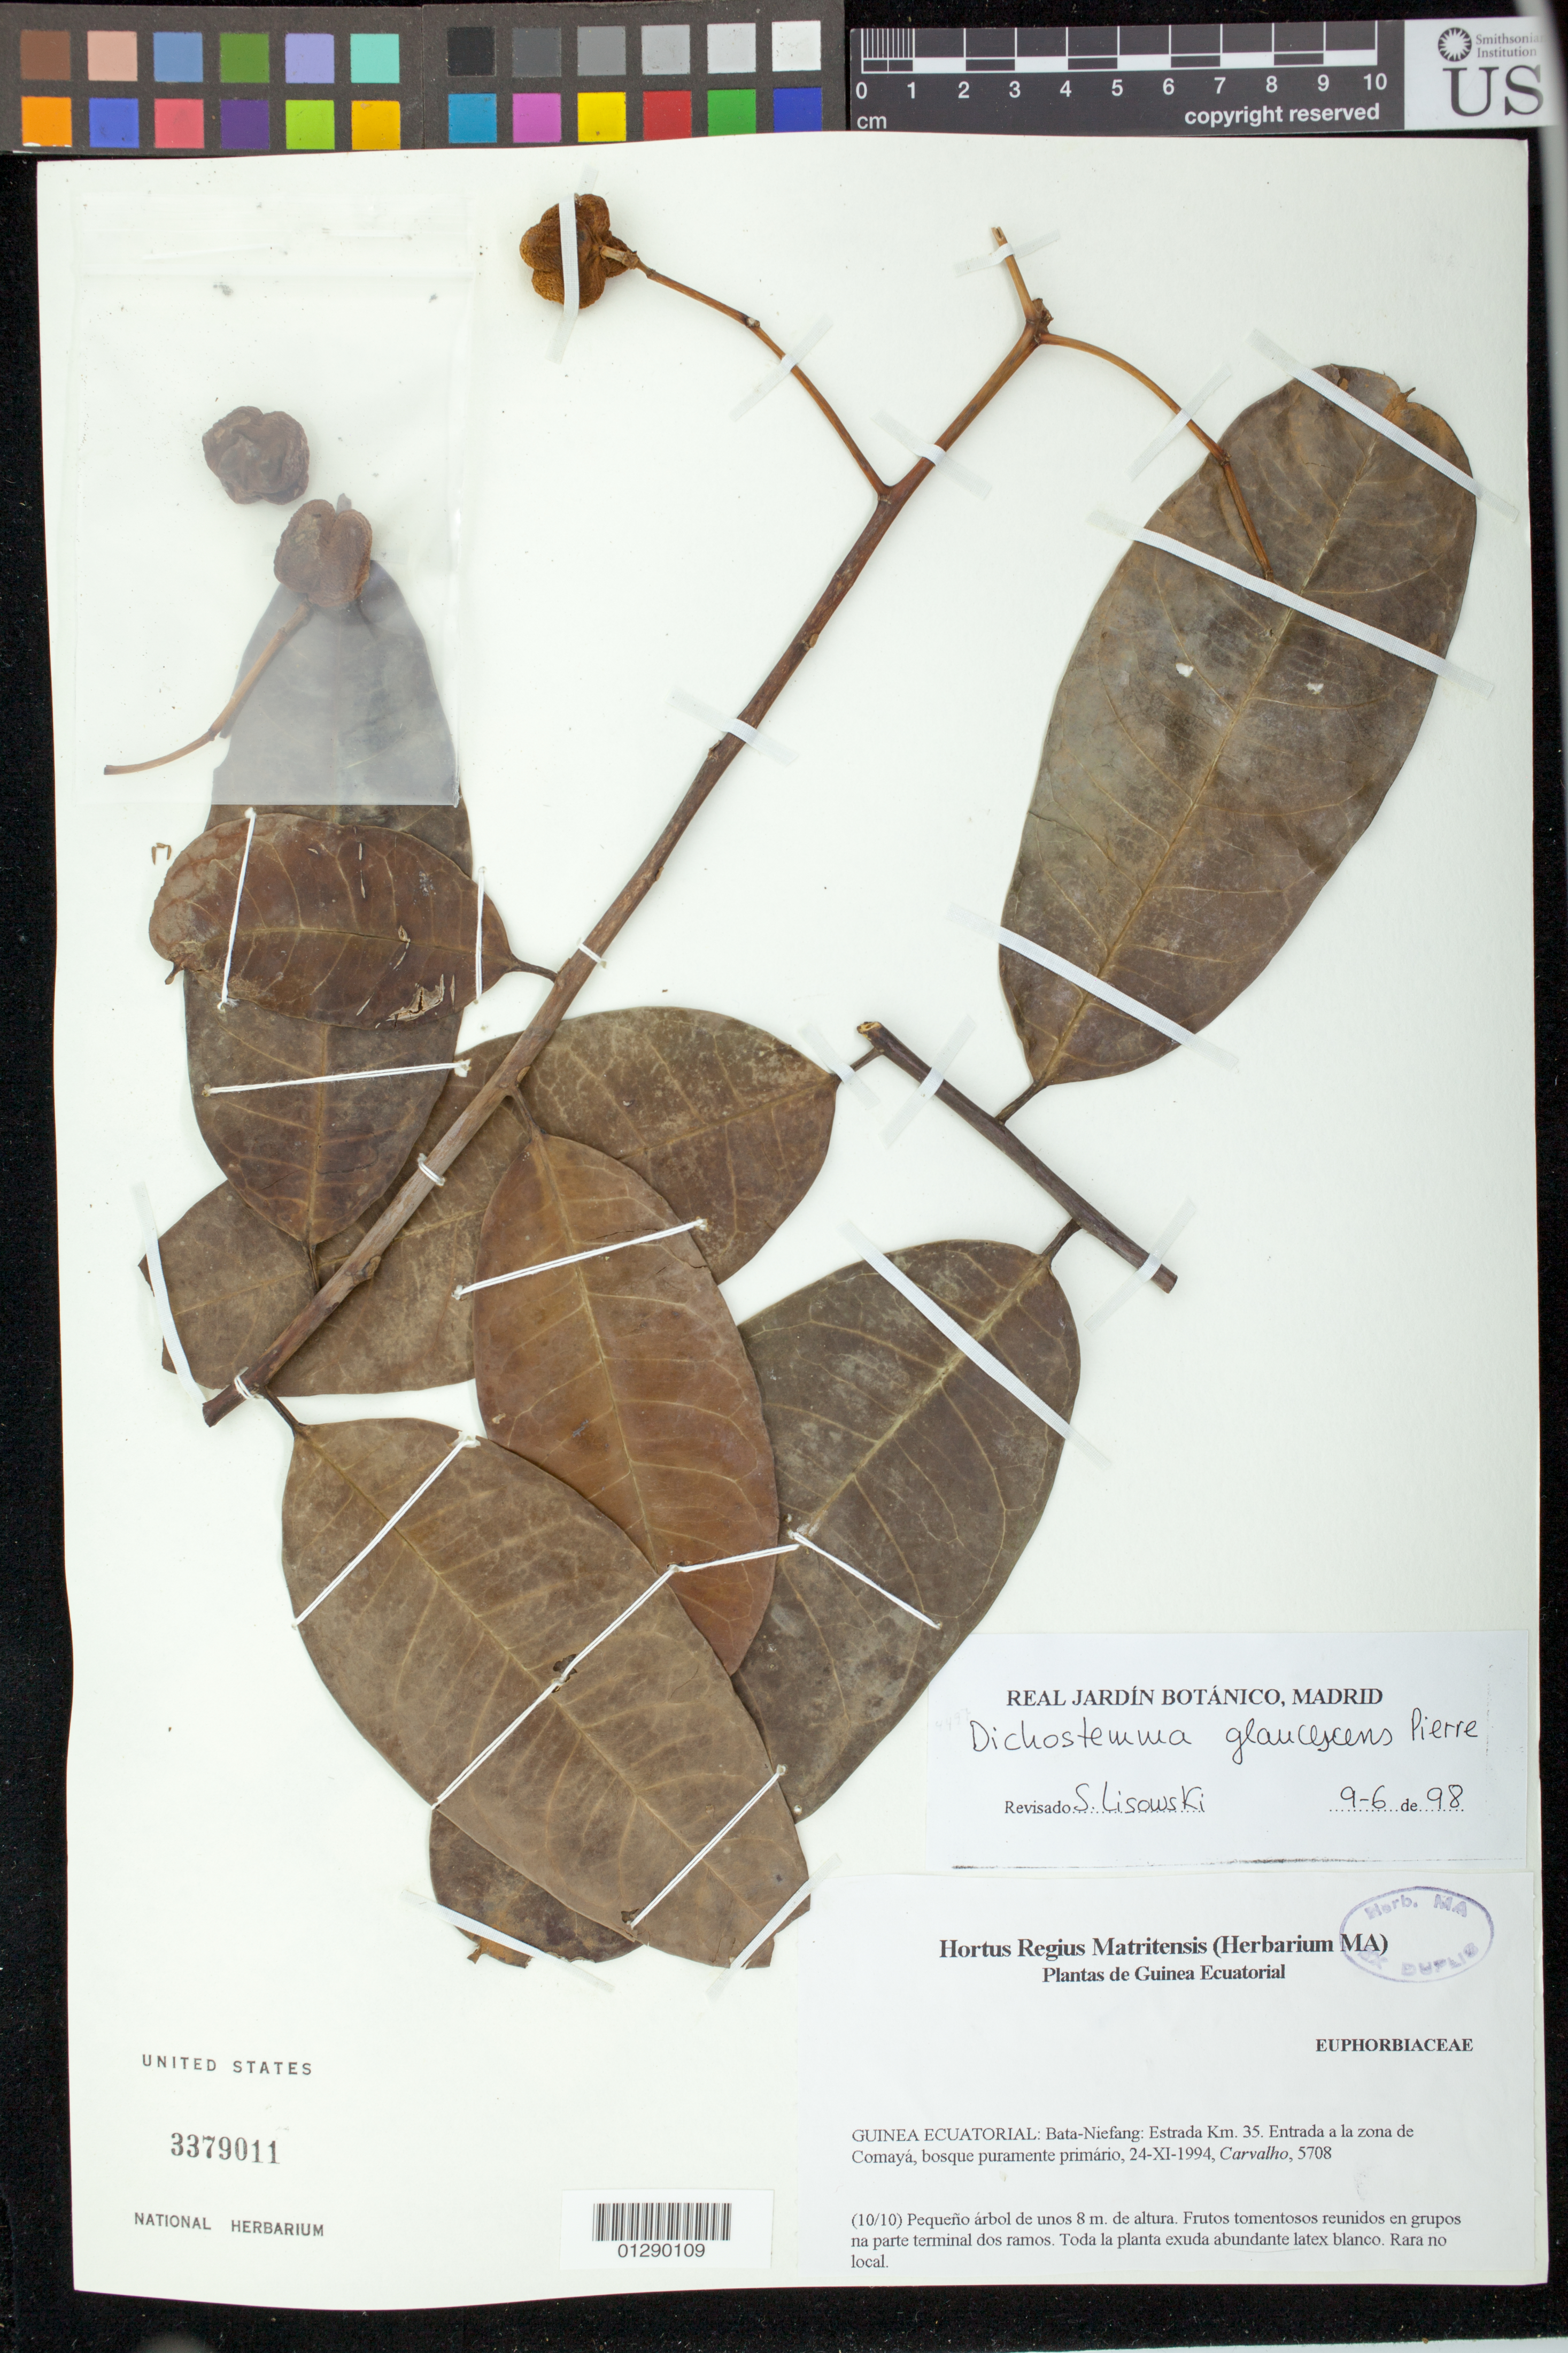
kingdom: Plantae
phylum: Tracheophyta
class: Magnoliopsida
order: Malpighiales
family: Euphorbiaceae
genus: Dichostemma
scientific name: Dichostemma glaucescens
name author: Pierre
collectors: Carvalho, --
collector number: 5708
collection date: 1994-11-24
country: Equatorial Guinea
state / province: Centro Sur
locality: Bata-Niefang: Estrada Km. 35. Estrada a la zona de Comaya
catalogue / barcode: US 3379011